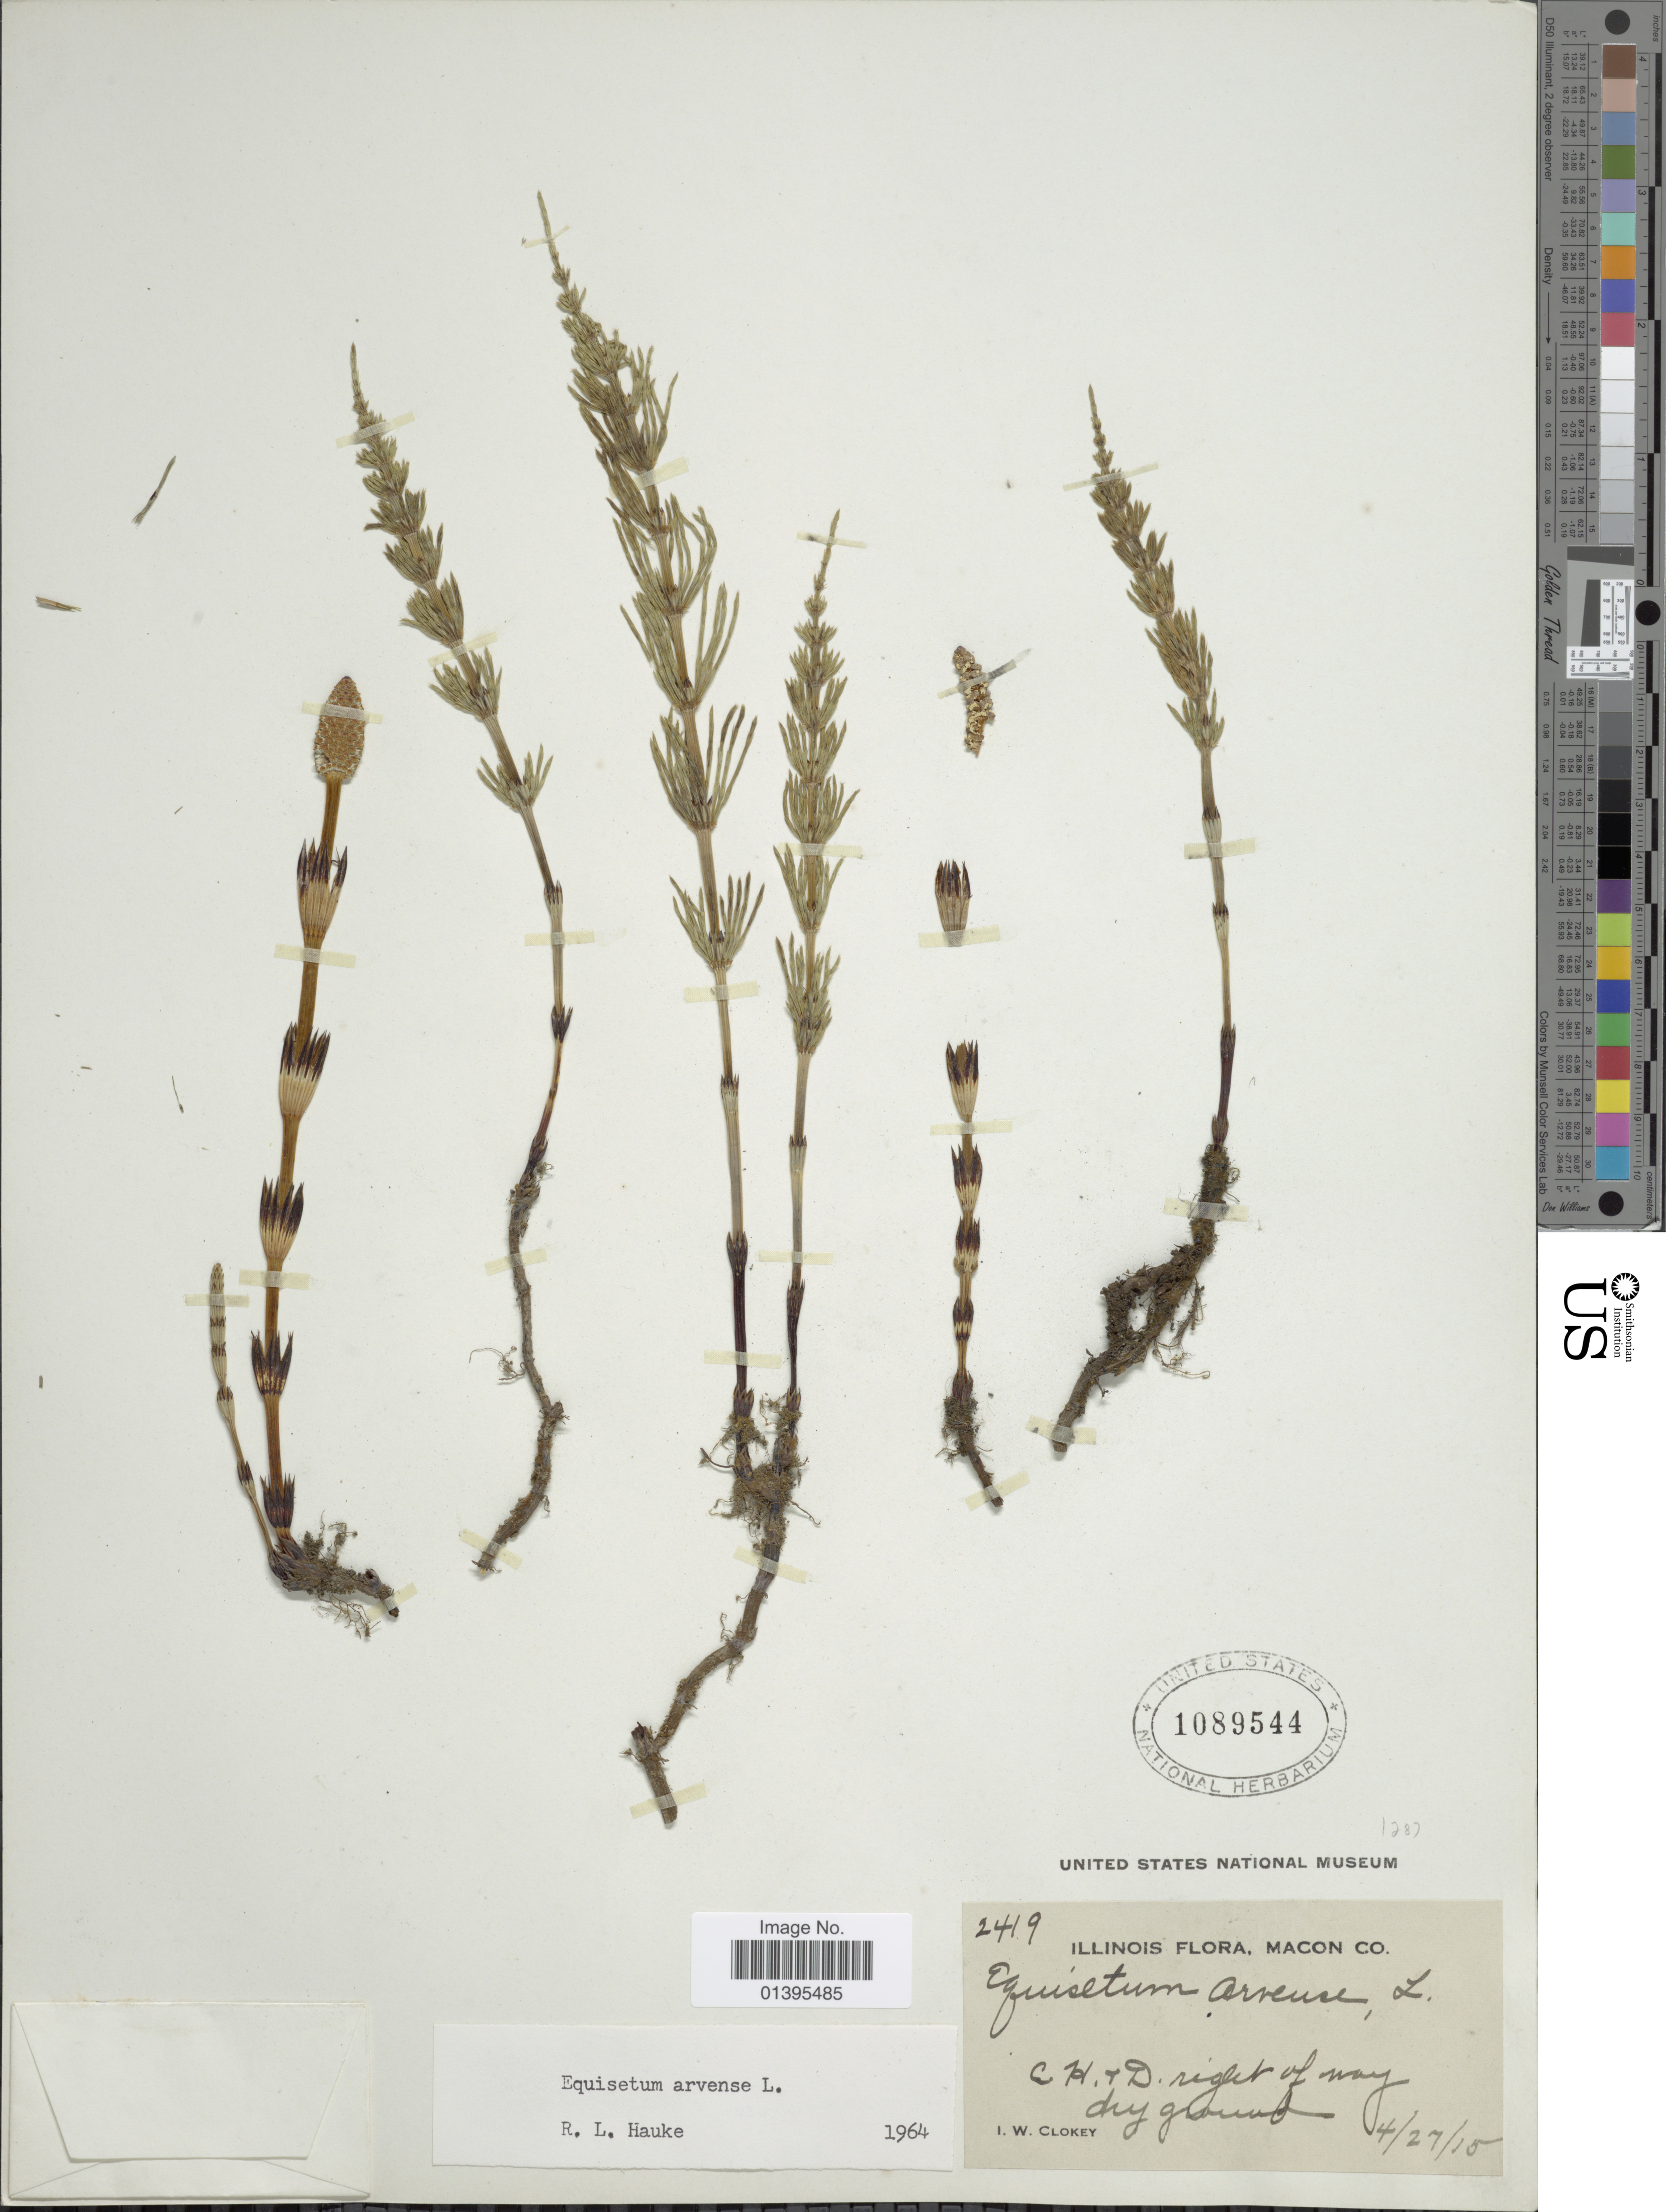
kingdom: Plantae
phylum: Tracheophyta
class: Polypodiopsida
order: Equisetales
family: Equisetaceae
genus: Equisetum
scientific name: Equisetum arvense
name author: L.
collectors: I. W. Clokey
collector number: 2419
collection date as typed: Transcribed d/m/y: 27/4/15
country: United States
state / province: Illinois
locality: Macon Co. C.H. & D. right of way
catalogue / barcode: US 1089544